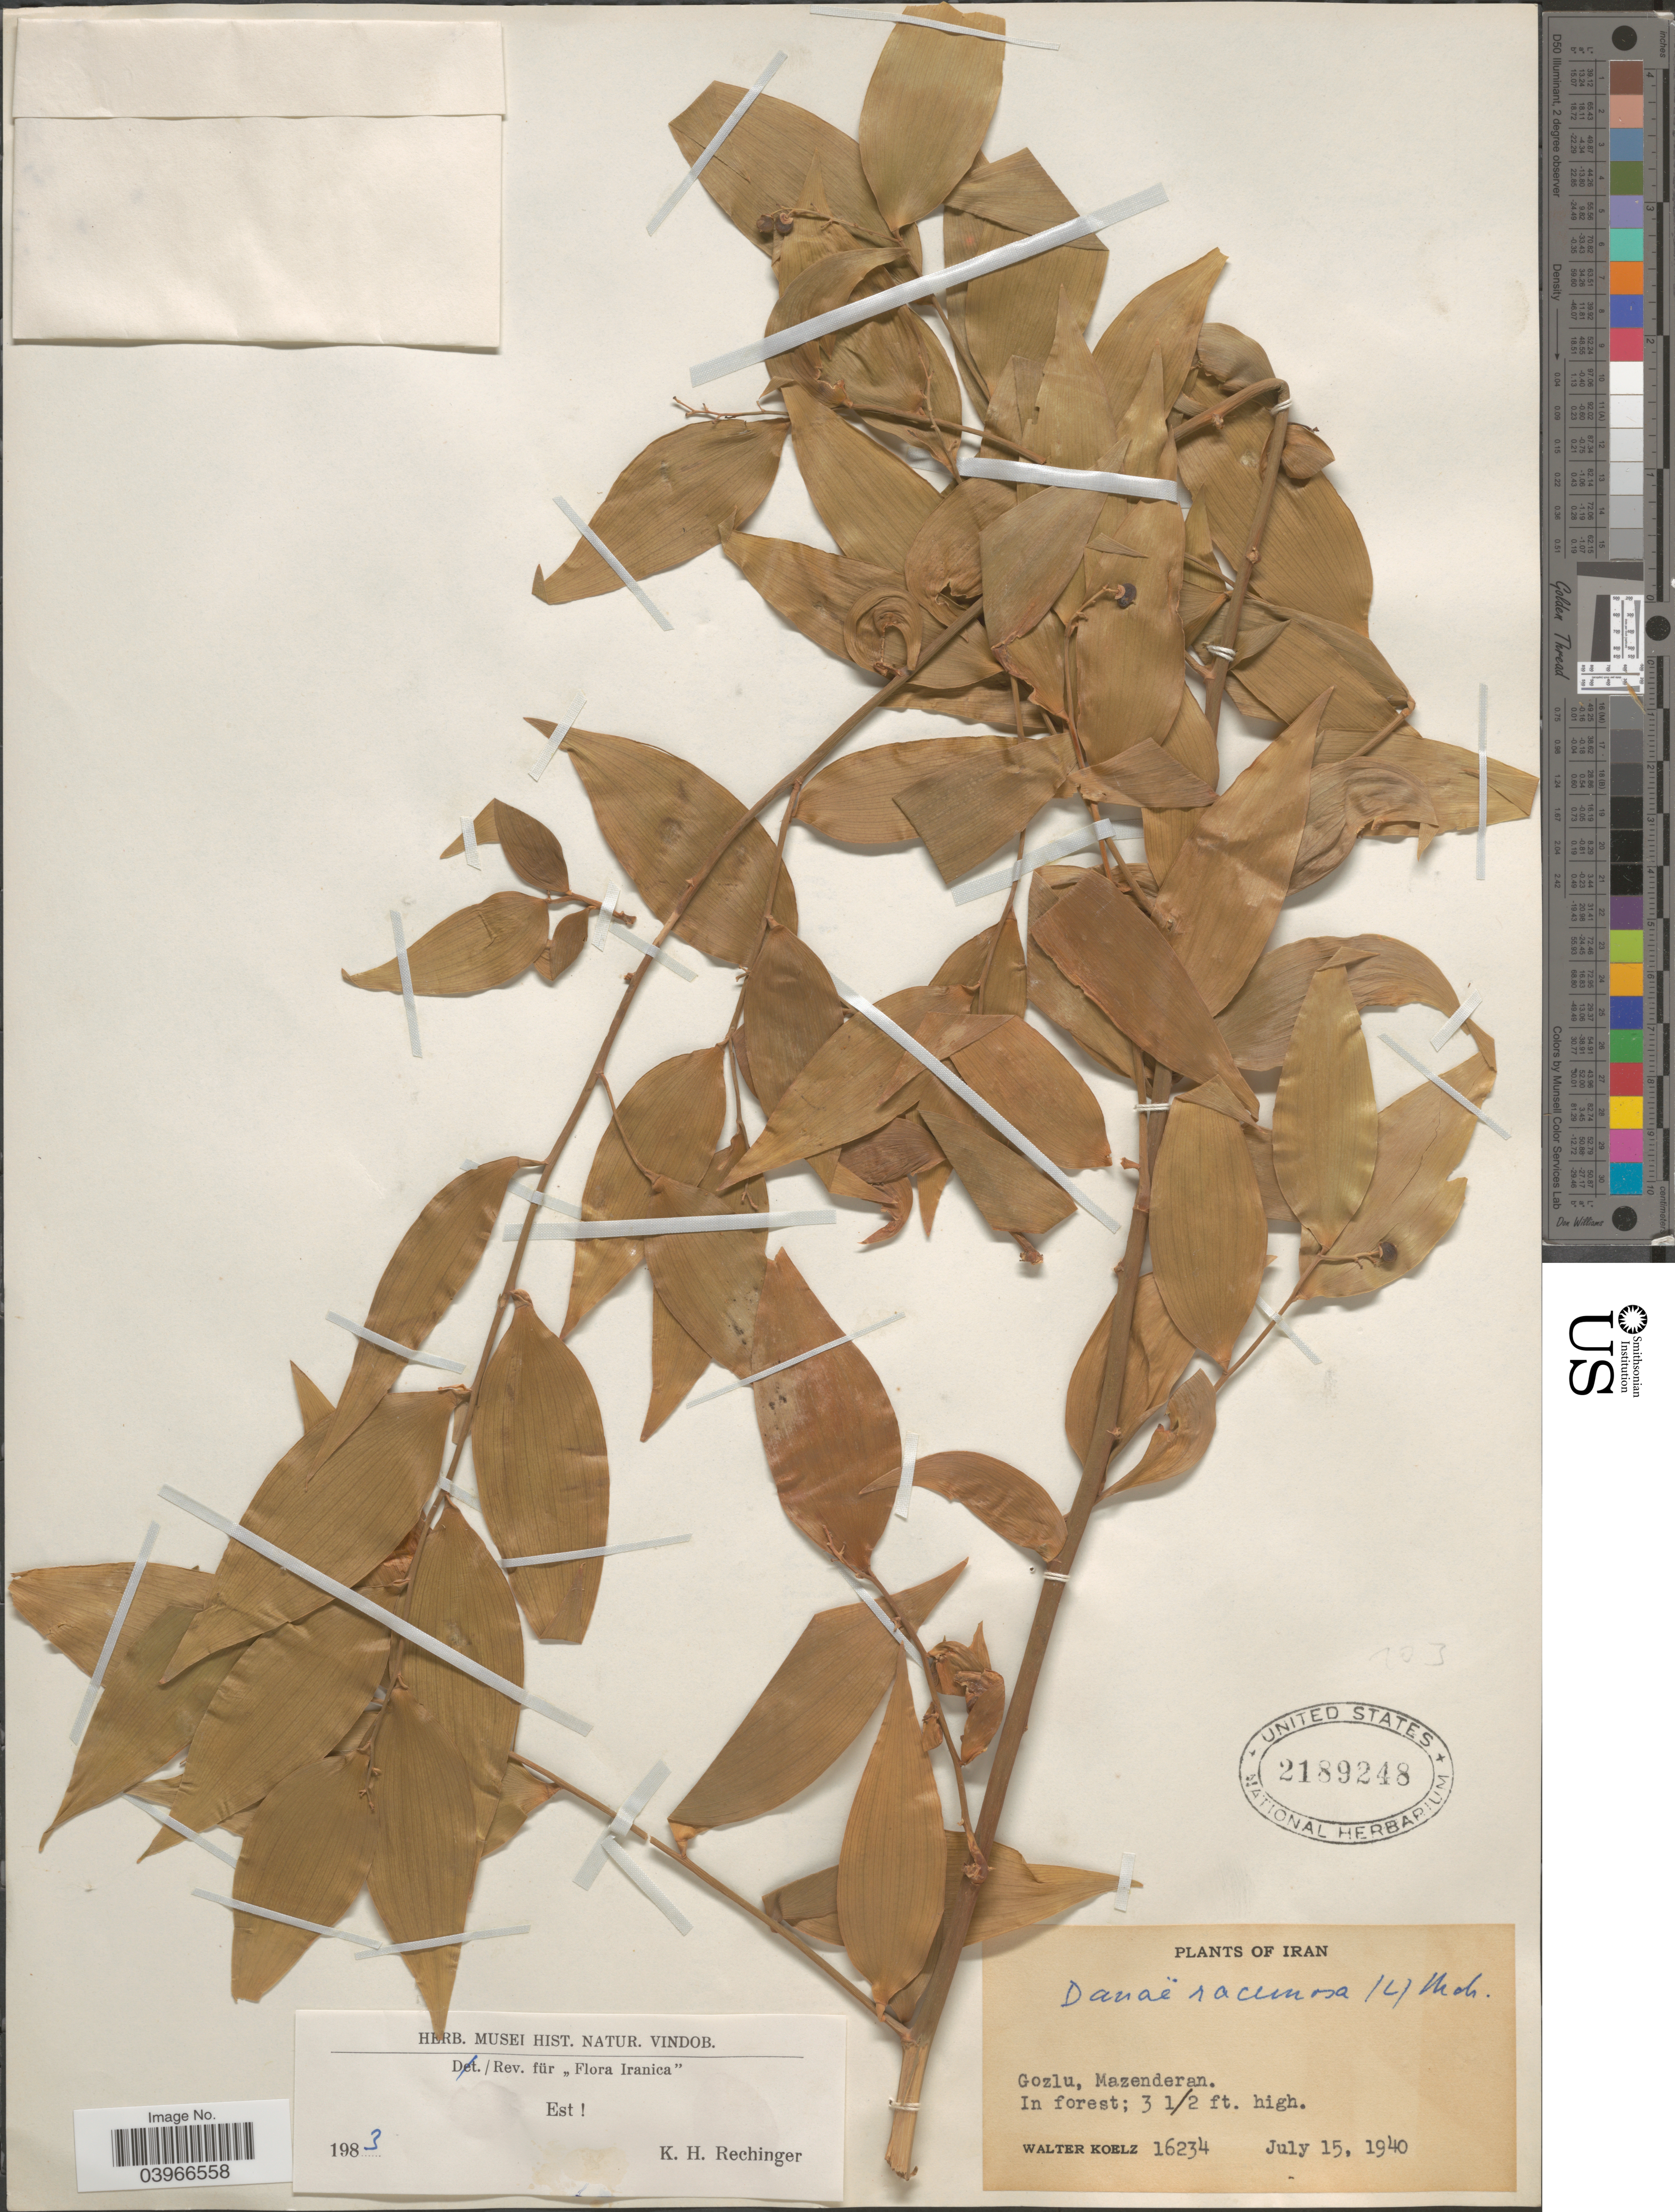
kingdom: Plantae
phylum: Tracheophyta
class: Liliopsida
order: Asparagales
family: Asparagaceae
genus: Danae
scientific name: Danae racemosa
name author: Moench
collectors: W. N. Koelz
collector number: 16234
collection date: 1940-07-15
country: Iran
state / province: Mazandaran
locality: Gozlu, Mazenderan.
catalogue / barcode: US 2189248